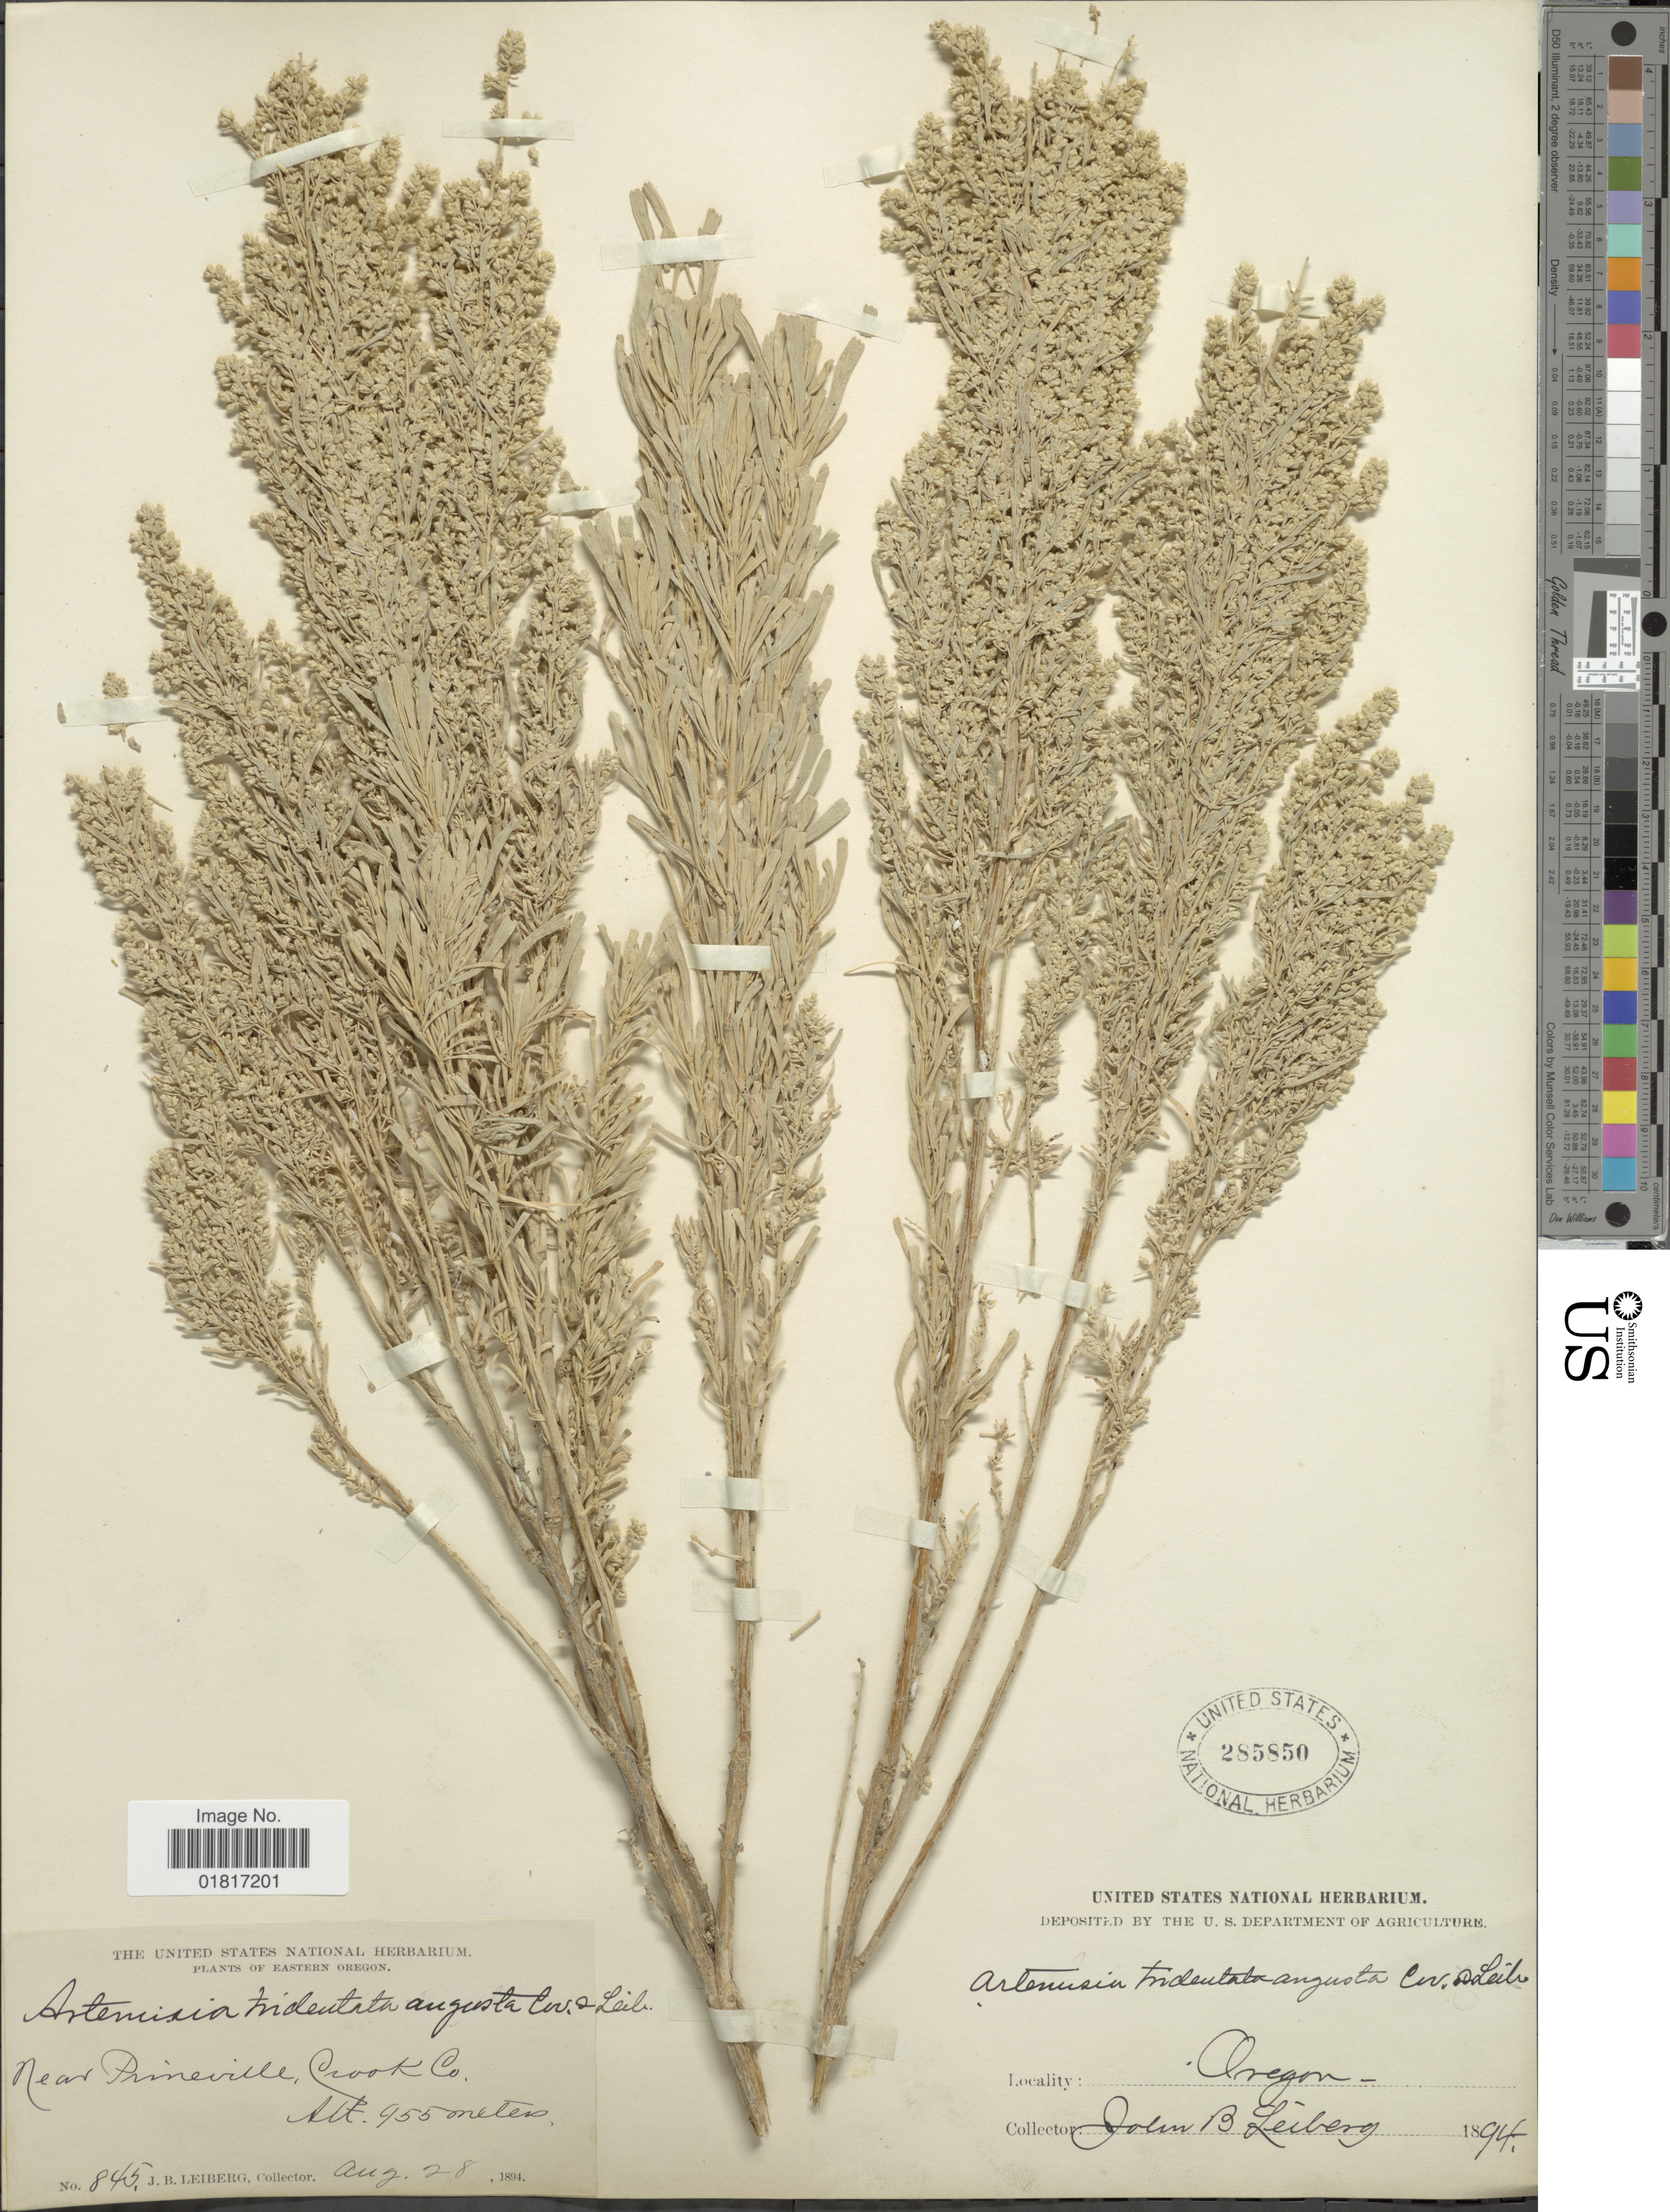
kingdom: Plantae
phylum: Tracheophyta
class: Magnoliopsida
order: Asterales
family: Asteraceae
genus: Artemisia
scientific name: Artemisia tridentata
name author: Nutt.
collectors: J. B. Leiberg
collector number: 845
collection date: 1894-08-28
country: United States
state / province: Oregon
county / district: Crook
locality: Eastern Oregon, Near Oineville, Crook Co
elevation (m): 955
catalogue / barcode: US 285850